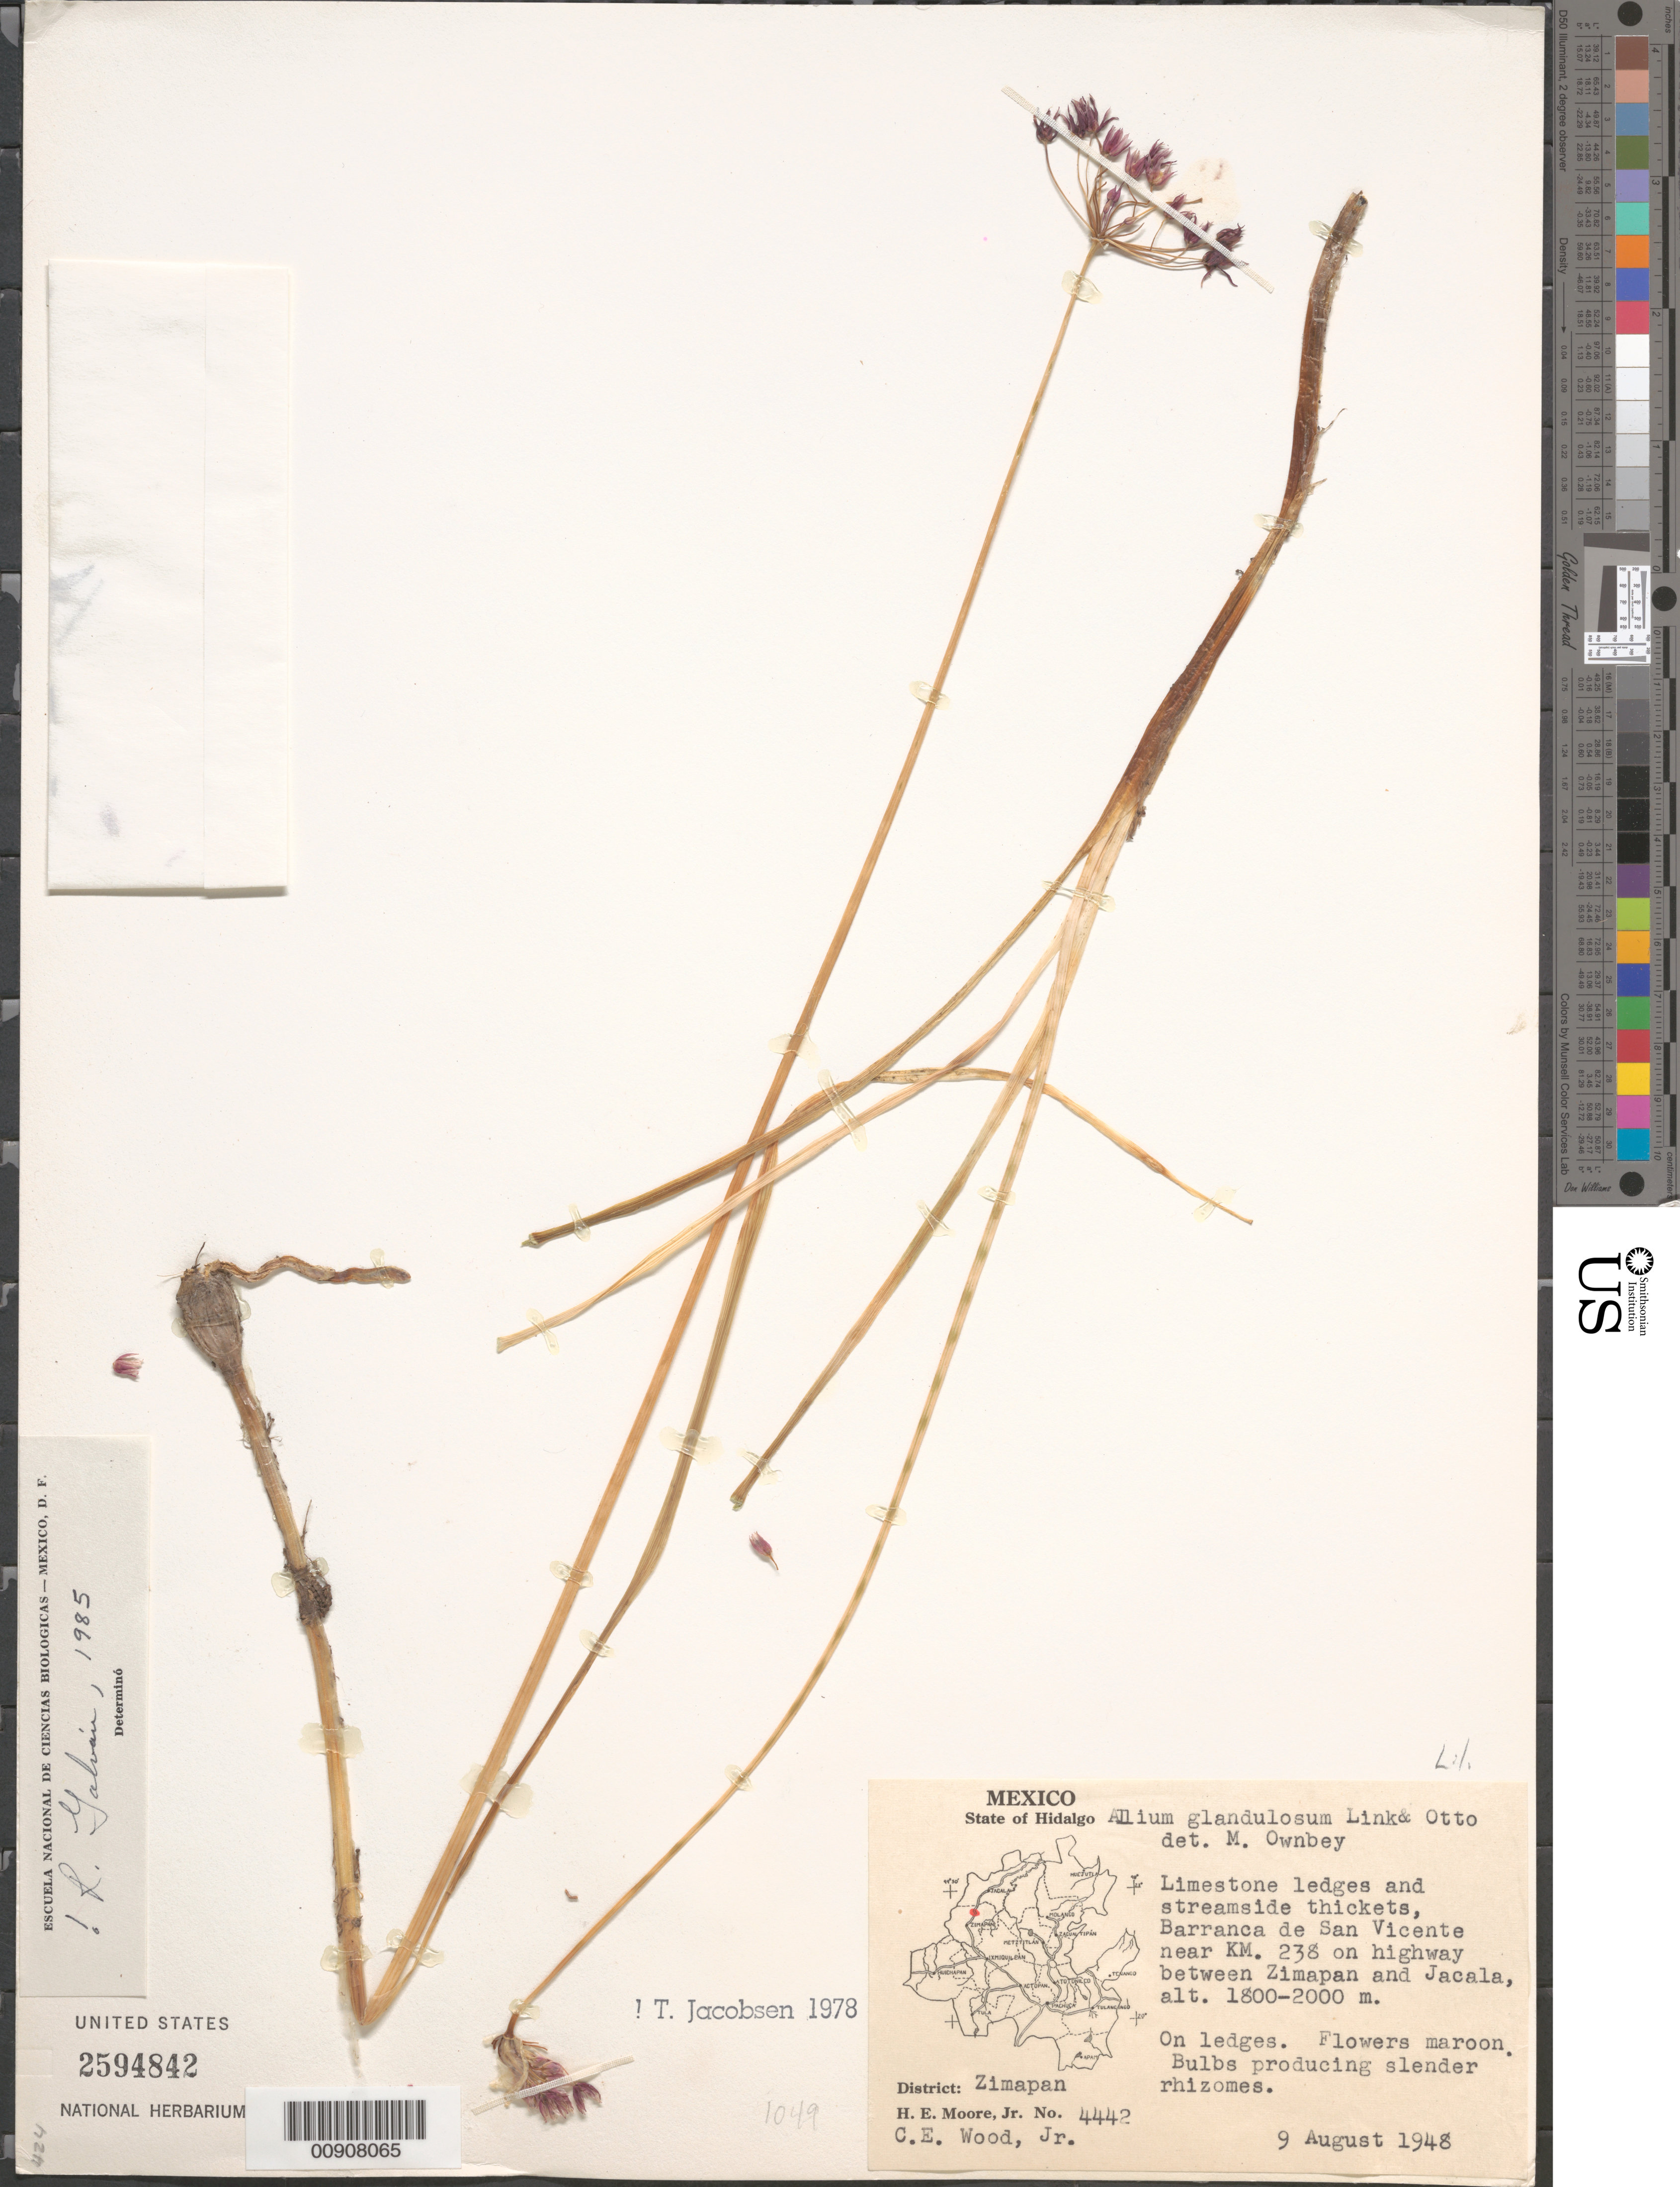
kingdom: Plantae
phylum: Tracheophyta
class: Liliopsida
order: Asparagales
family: Amaryllidaceae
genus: Allium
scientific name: Allium glandulosum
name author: Link & Otto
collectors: H. E. Moore & C. Wood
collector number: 4442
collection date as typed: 09 Aug 1948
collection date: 1948-08-09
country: Mexico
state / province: Hidalgo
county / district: Zimapán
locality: Barranca de San Vicente near km. 238 on highway between Zimapán and Jacala, District Zimapán, State of Hidalgo.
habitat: Limestone ledges and streamside thickets. On ledges.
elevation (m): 2000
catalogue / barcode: US 2594842